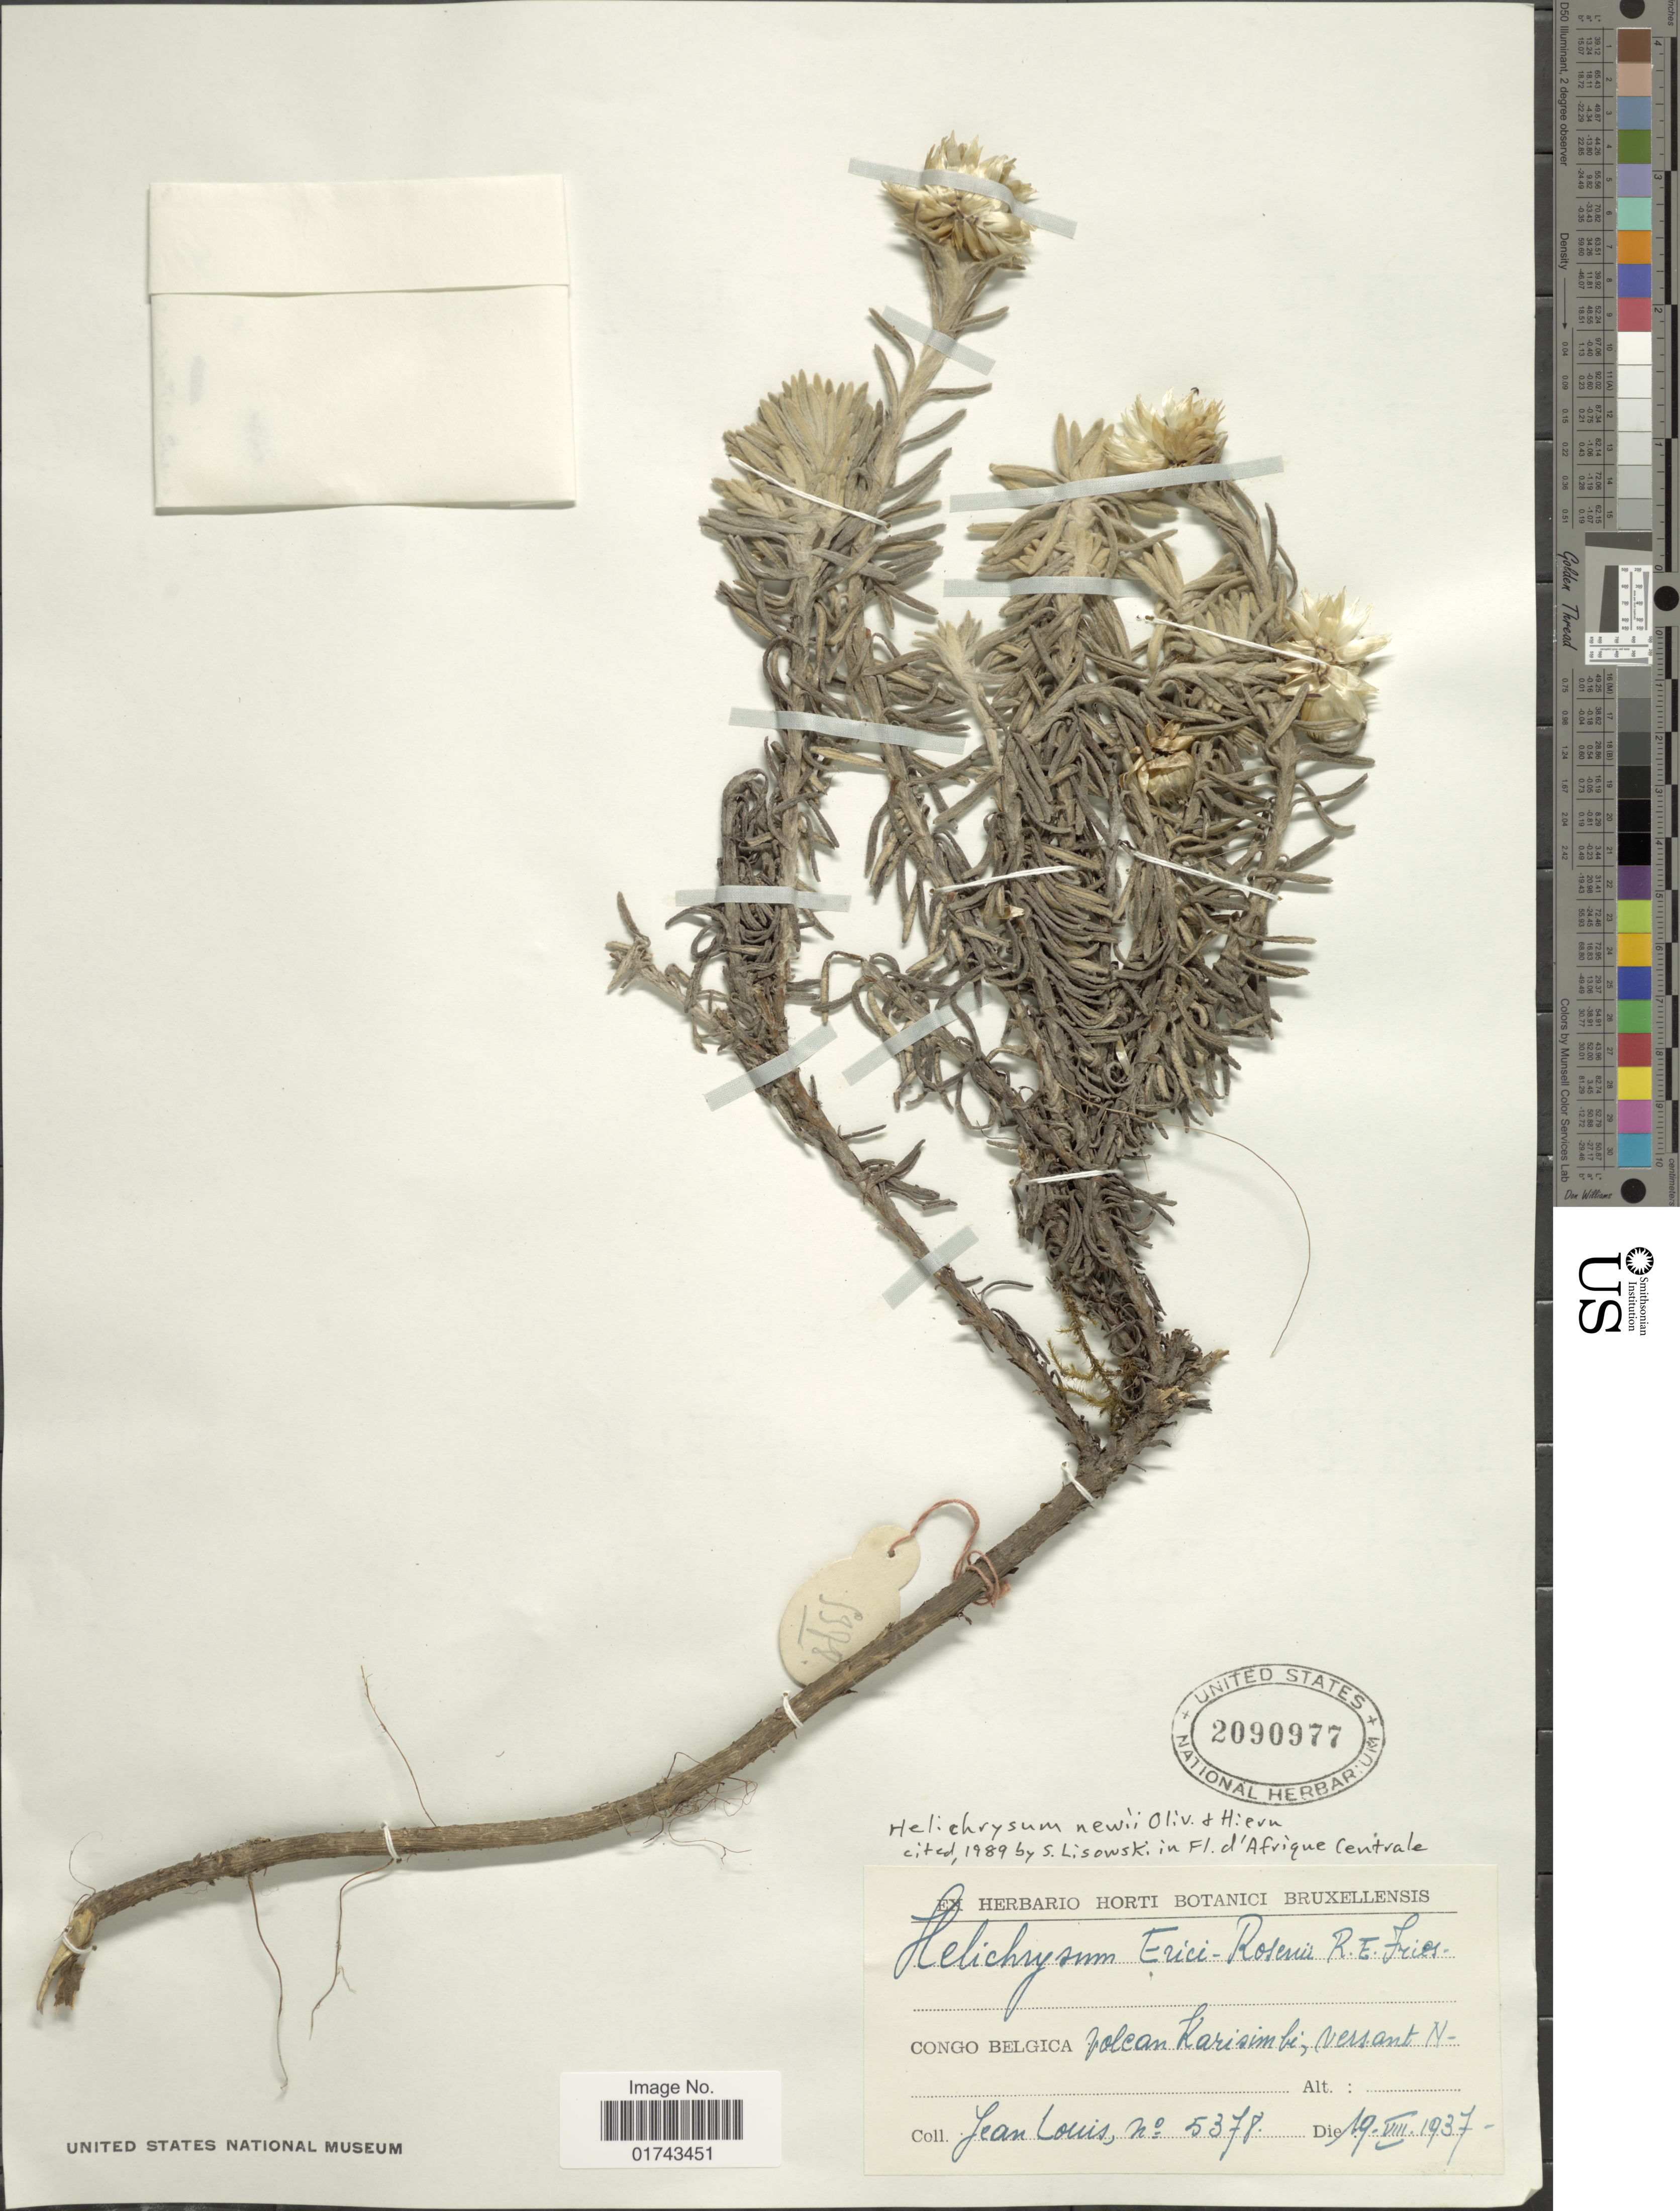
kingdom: Plantae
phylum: Tracheophyta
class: Magnoliopsida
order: Asterales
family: Asteraceae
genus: Helichrysum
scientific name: Helichrysum newii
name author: Oliv. & Hiern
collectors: J. Louis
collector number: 5378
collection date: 1937-08-19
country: Congo, Democratic Republic of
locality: Congo Belgica, volcan Karisimbi, versant N.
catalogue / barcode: US 2090977